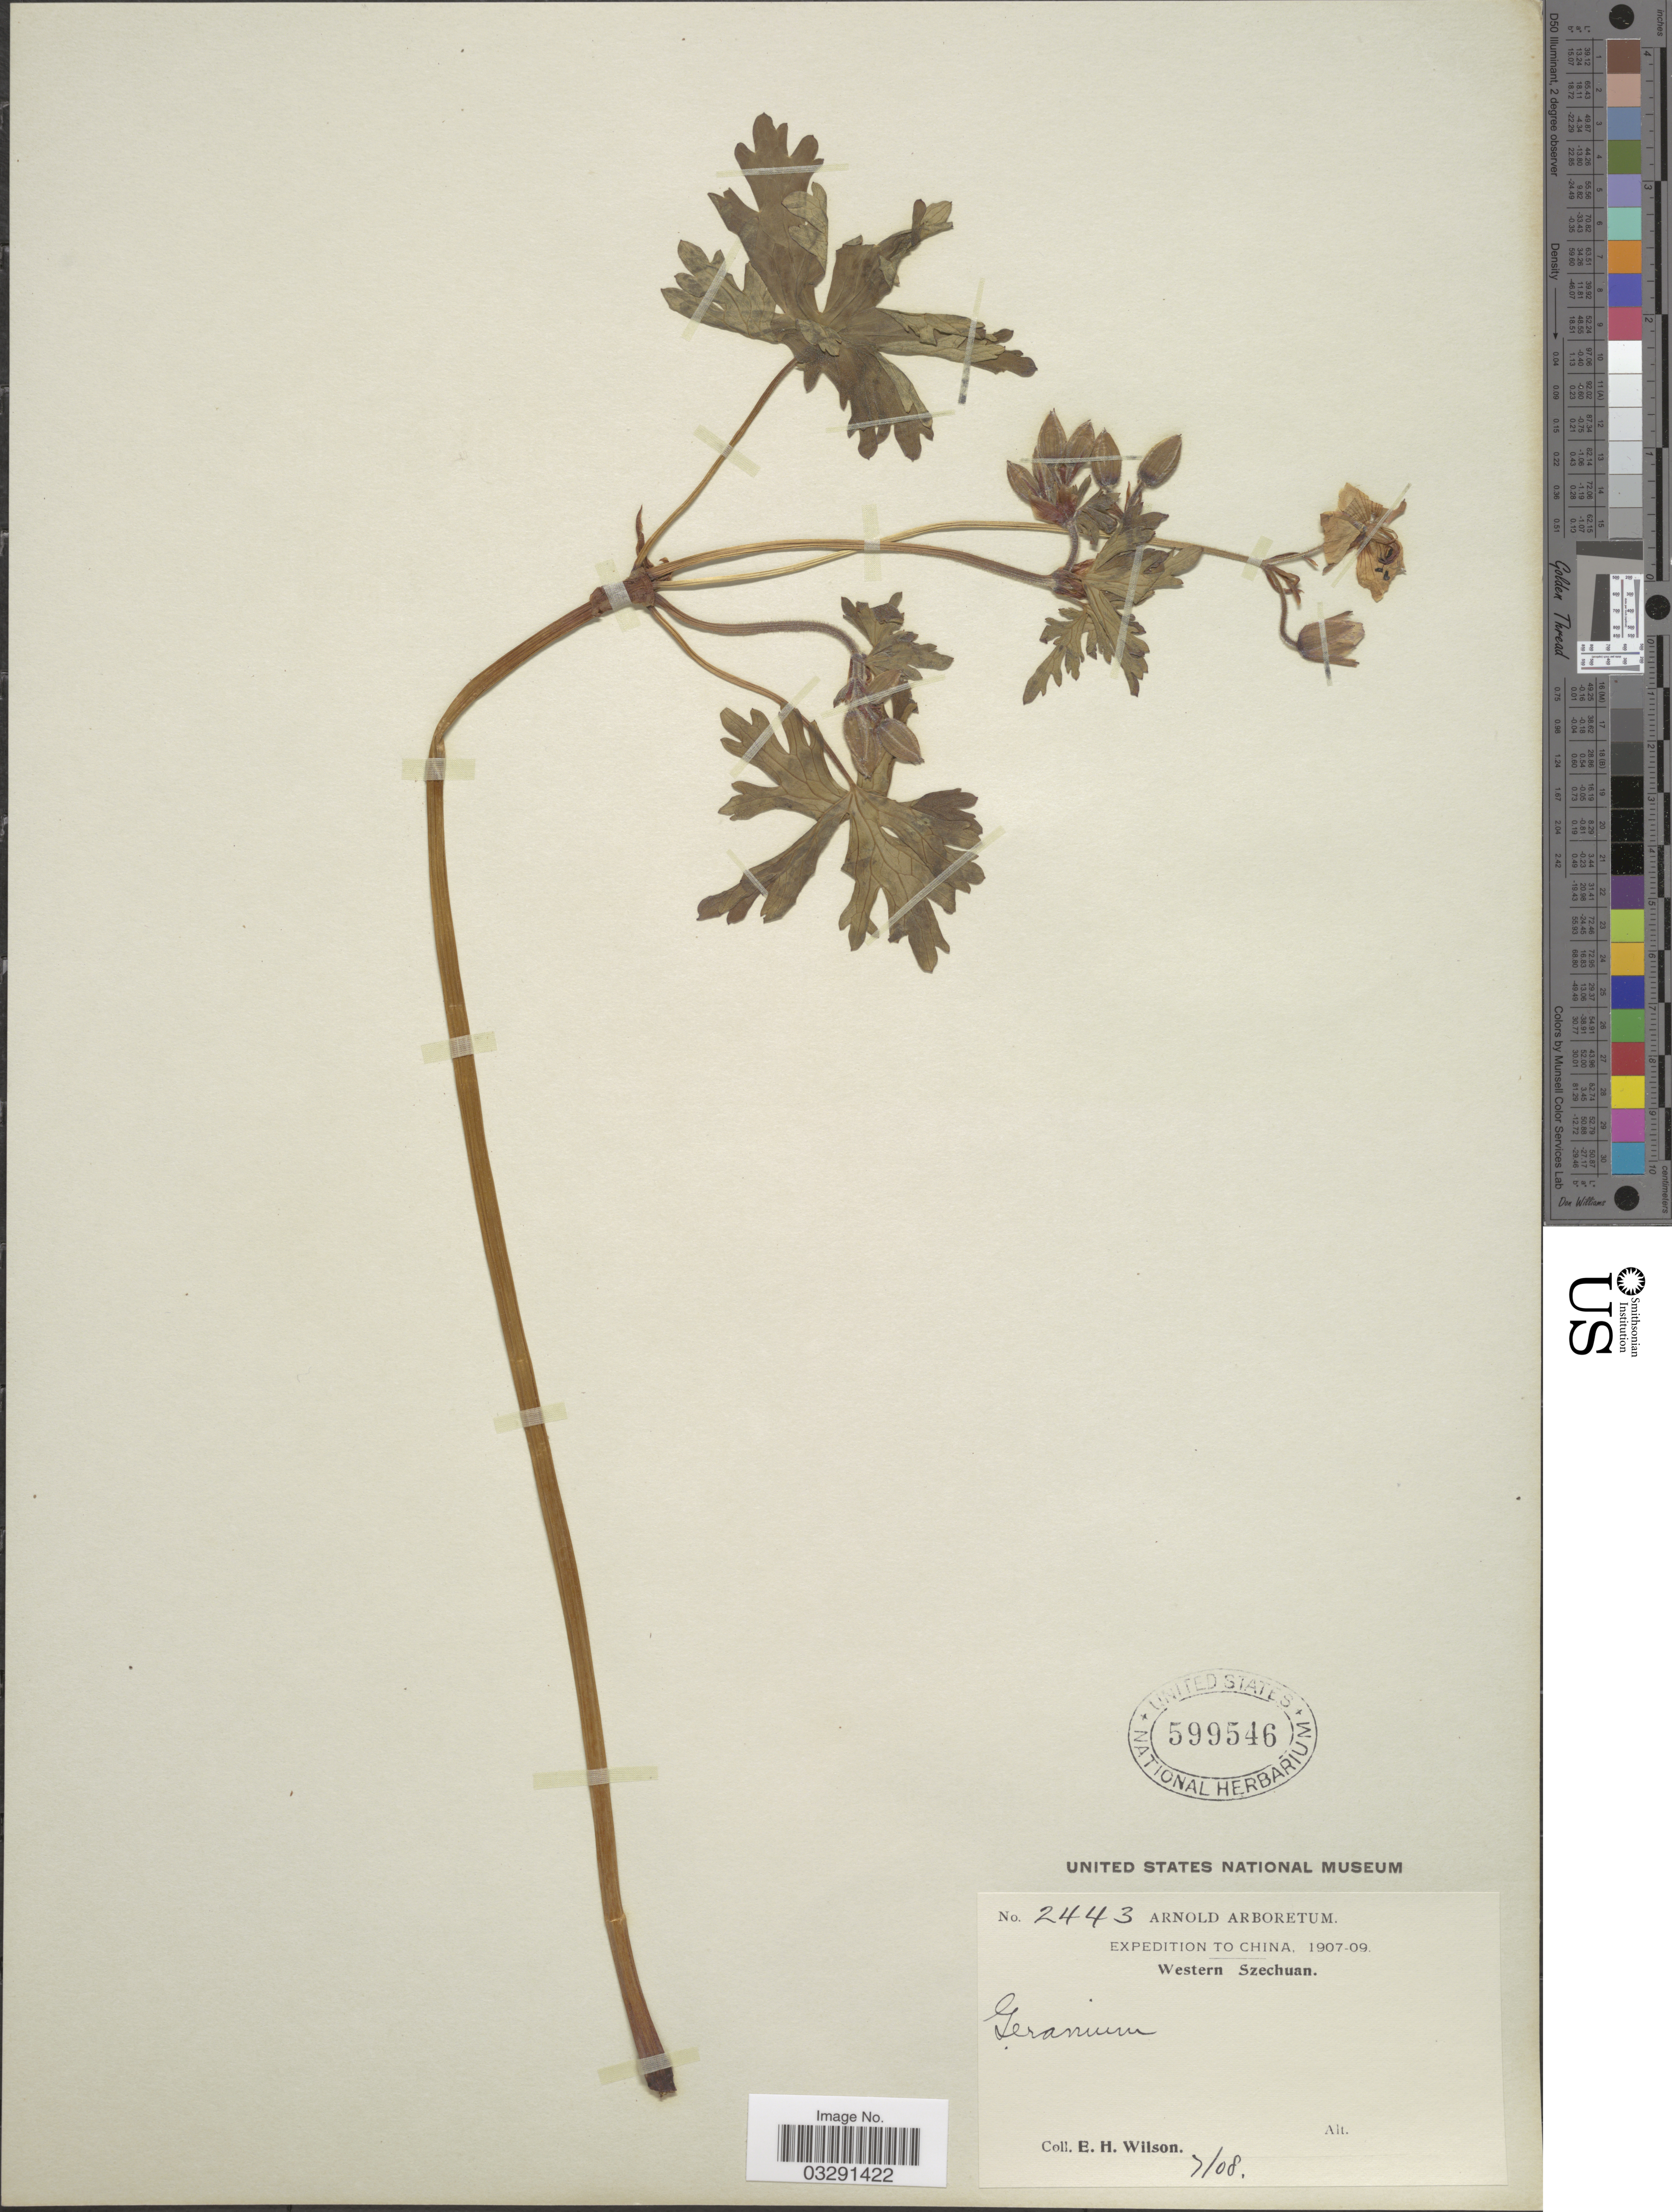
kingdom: Plantae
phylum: Tracheophyta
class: Magnoliopsida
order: Geraniales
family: Geraniaceae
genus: Geranium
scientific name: Geranium refractum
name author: Edgew. & Hook. f.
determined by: Aedo, C.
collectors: E. Wilson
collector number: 2443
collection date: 1908-07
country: China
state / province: Sichuan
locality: Western Szechuan.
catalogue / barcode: US 599546